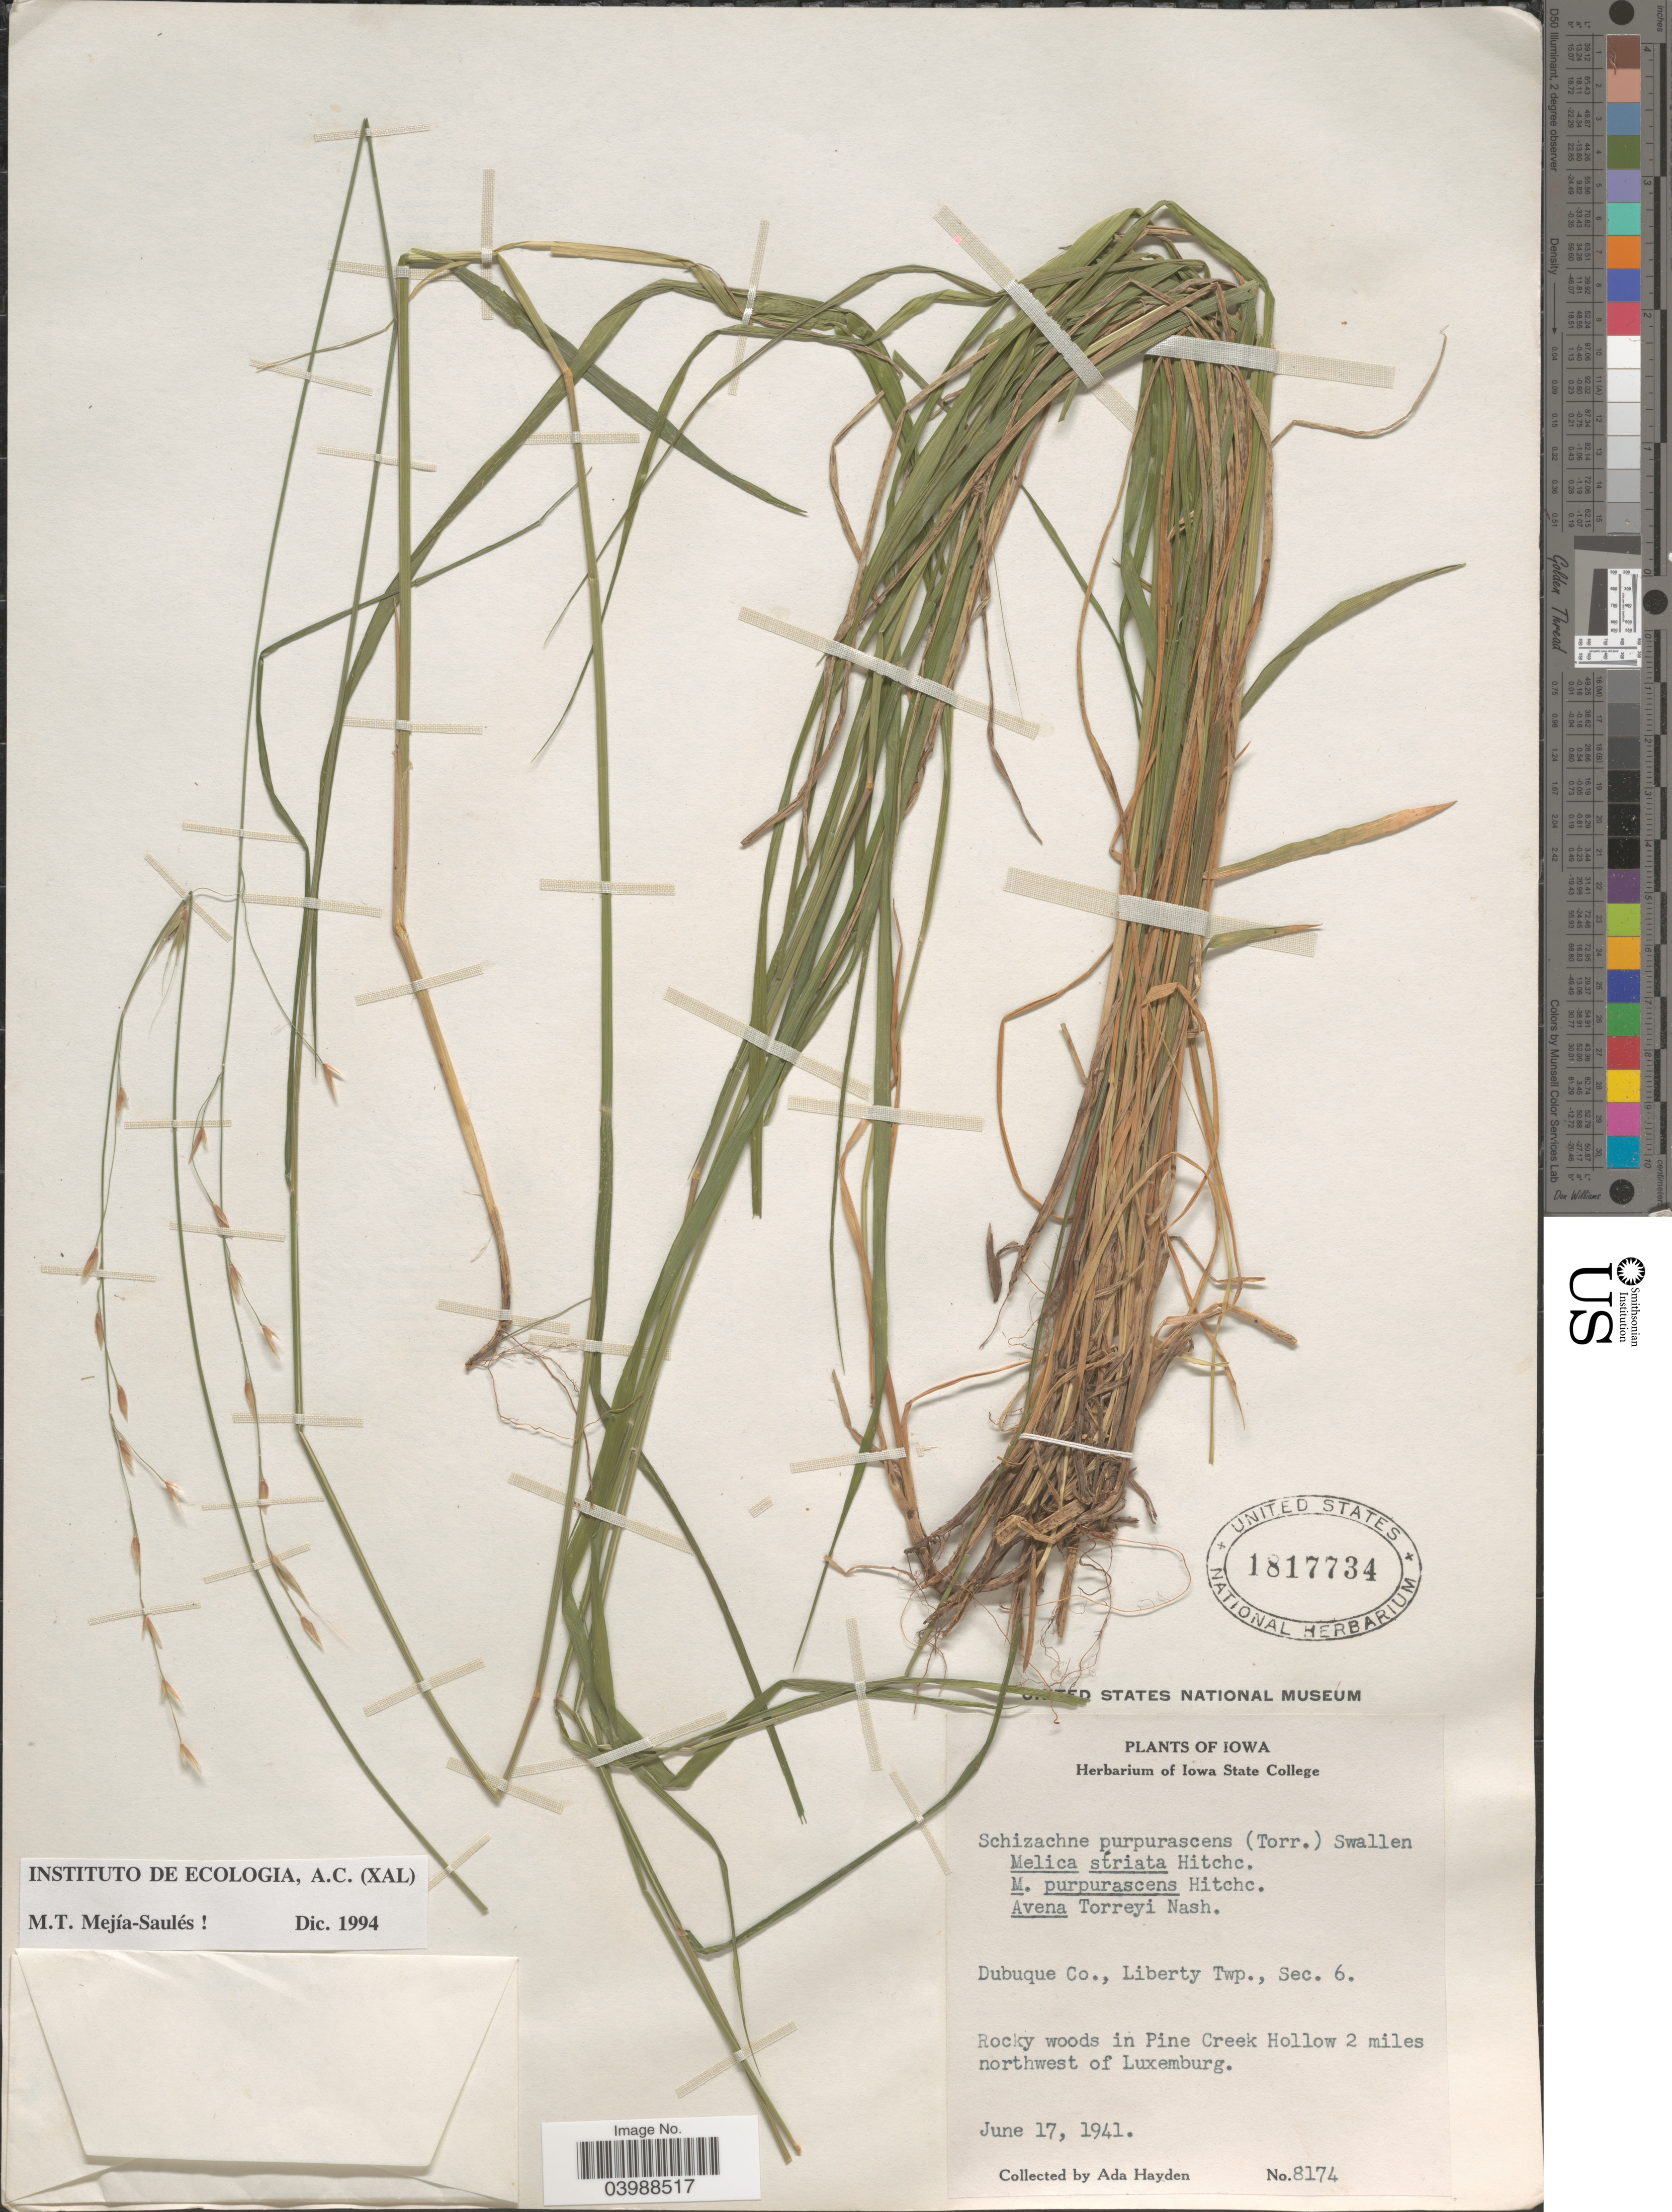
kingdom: Plantae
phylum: Tracheophyta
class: Liliopsida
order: Poales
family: Poaceae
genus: Schizachne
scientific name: Schizachne purpurascens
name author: (Torr.) Swallen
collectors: Ada Hayden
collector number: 8174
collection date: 1941-06-17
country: United States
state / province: Iowa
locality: Dubuque Co., Liberty Twp., Sec. 6. In Pine Creek Hollow 2 miles northwest of Luxemburg.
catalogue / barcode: US 1817734